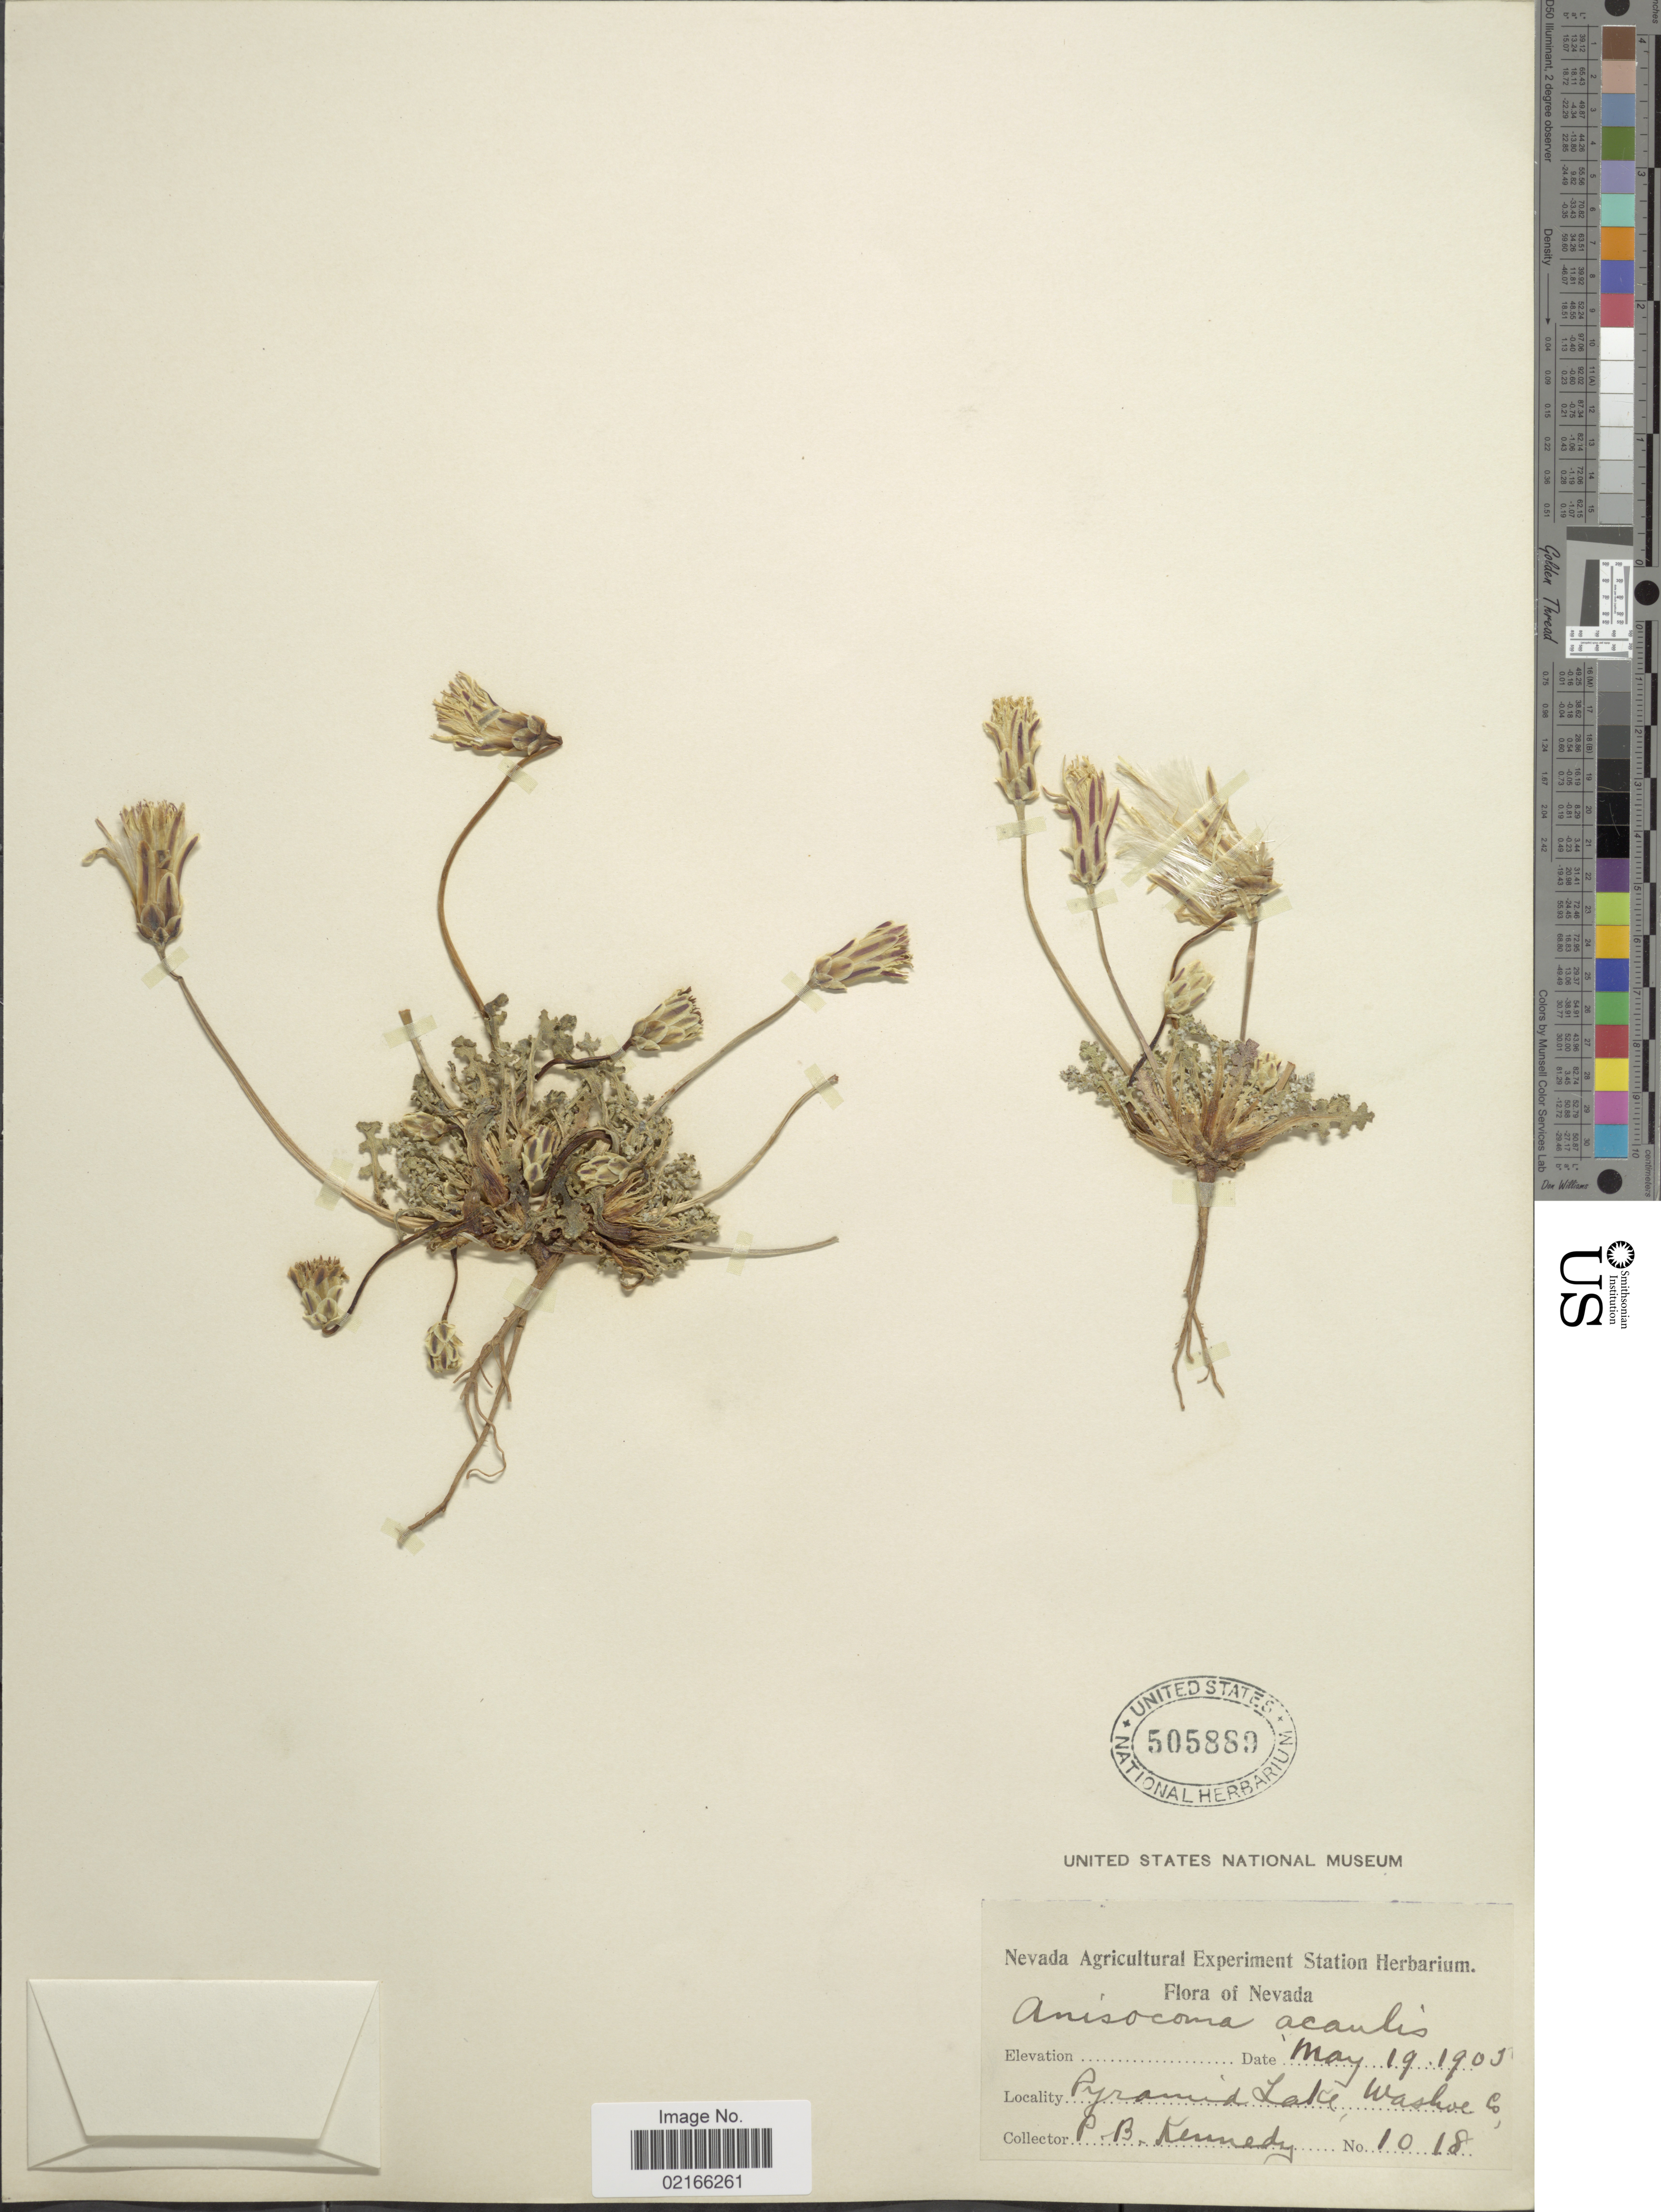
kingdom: Plantae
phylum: Tracheophyta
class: Magnoliopsida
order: Asterales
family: Asteraceae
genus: Anisocoma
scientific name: Anisocoma acaulis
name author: Torr. & A. Gray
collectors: P. B. Kennedy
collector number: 1018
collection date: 1905-05-19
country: United States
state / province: Nevada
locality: Pyramid Lake, Washoe Co.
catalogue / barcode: US 505889